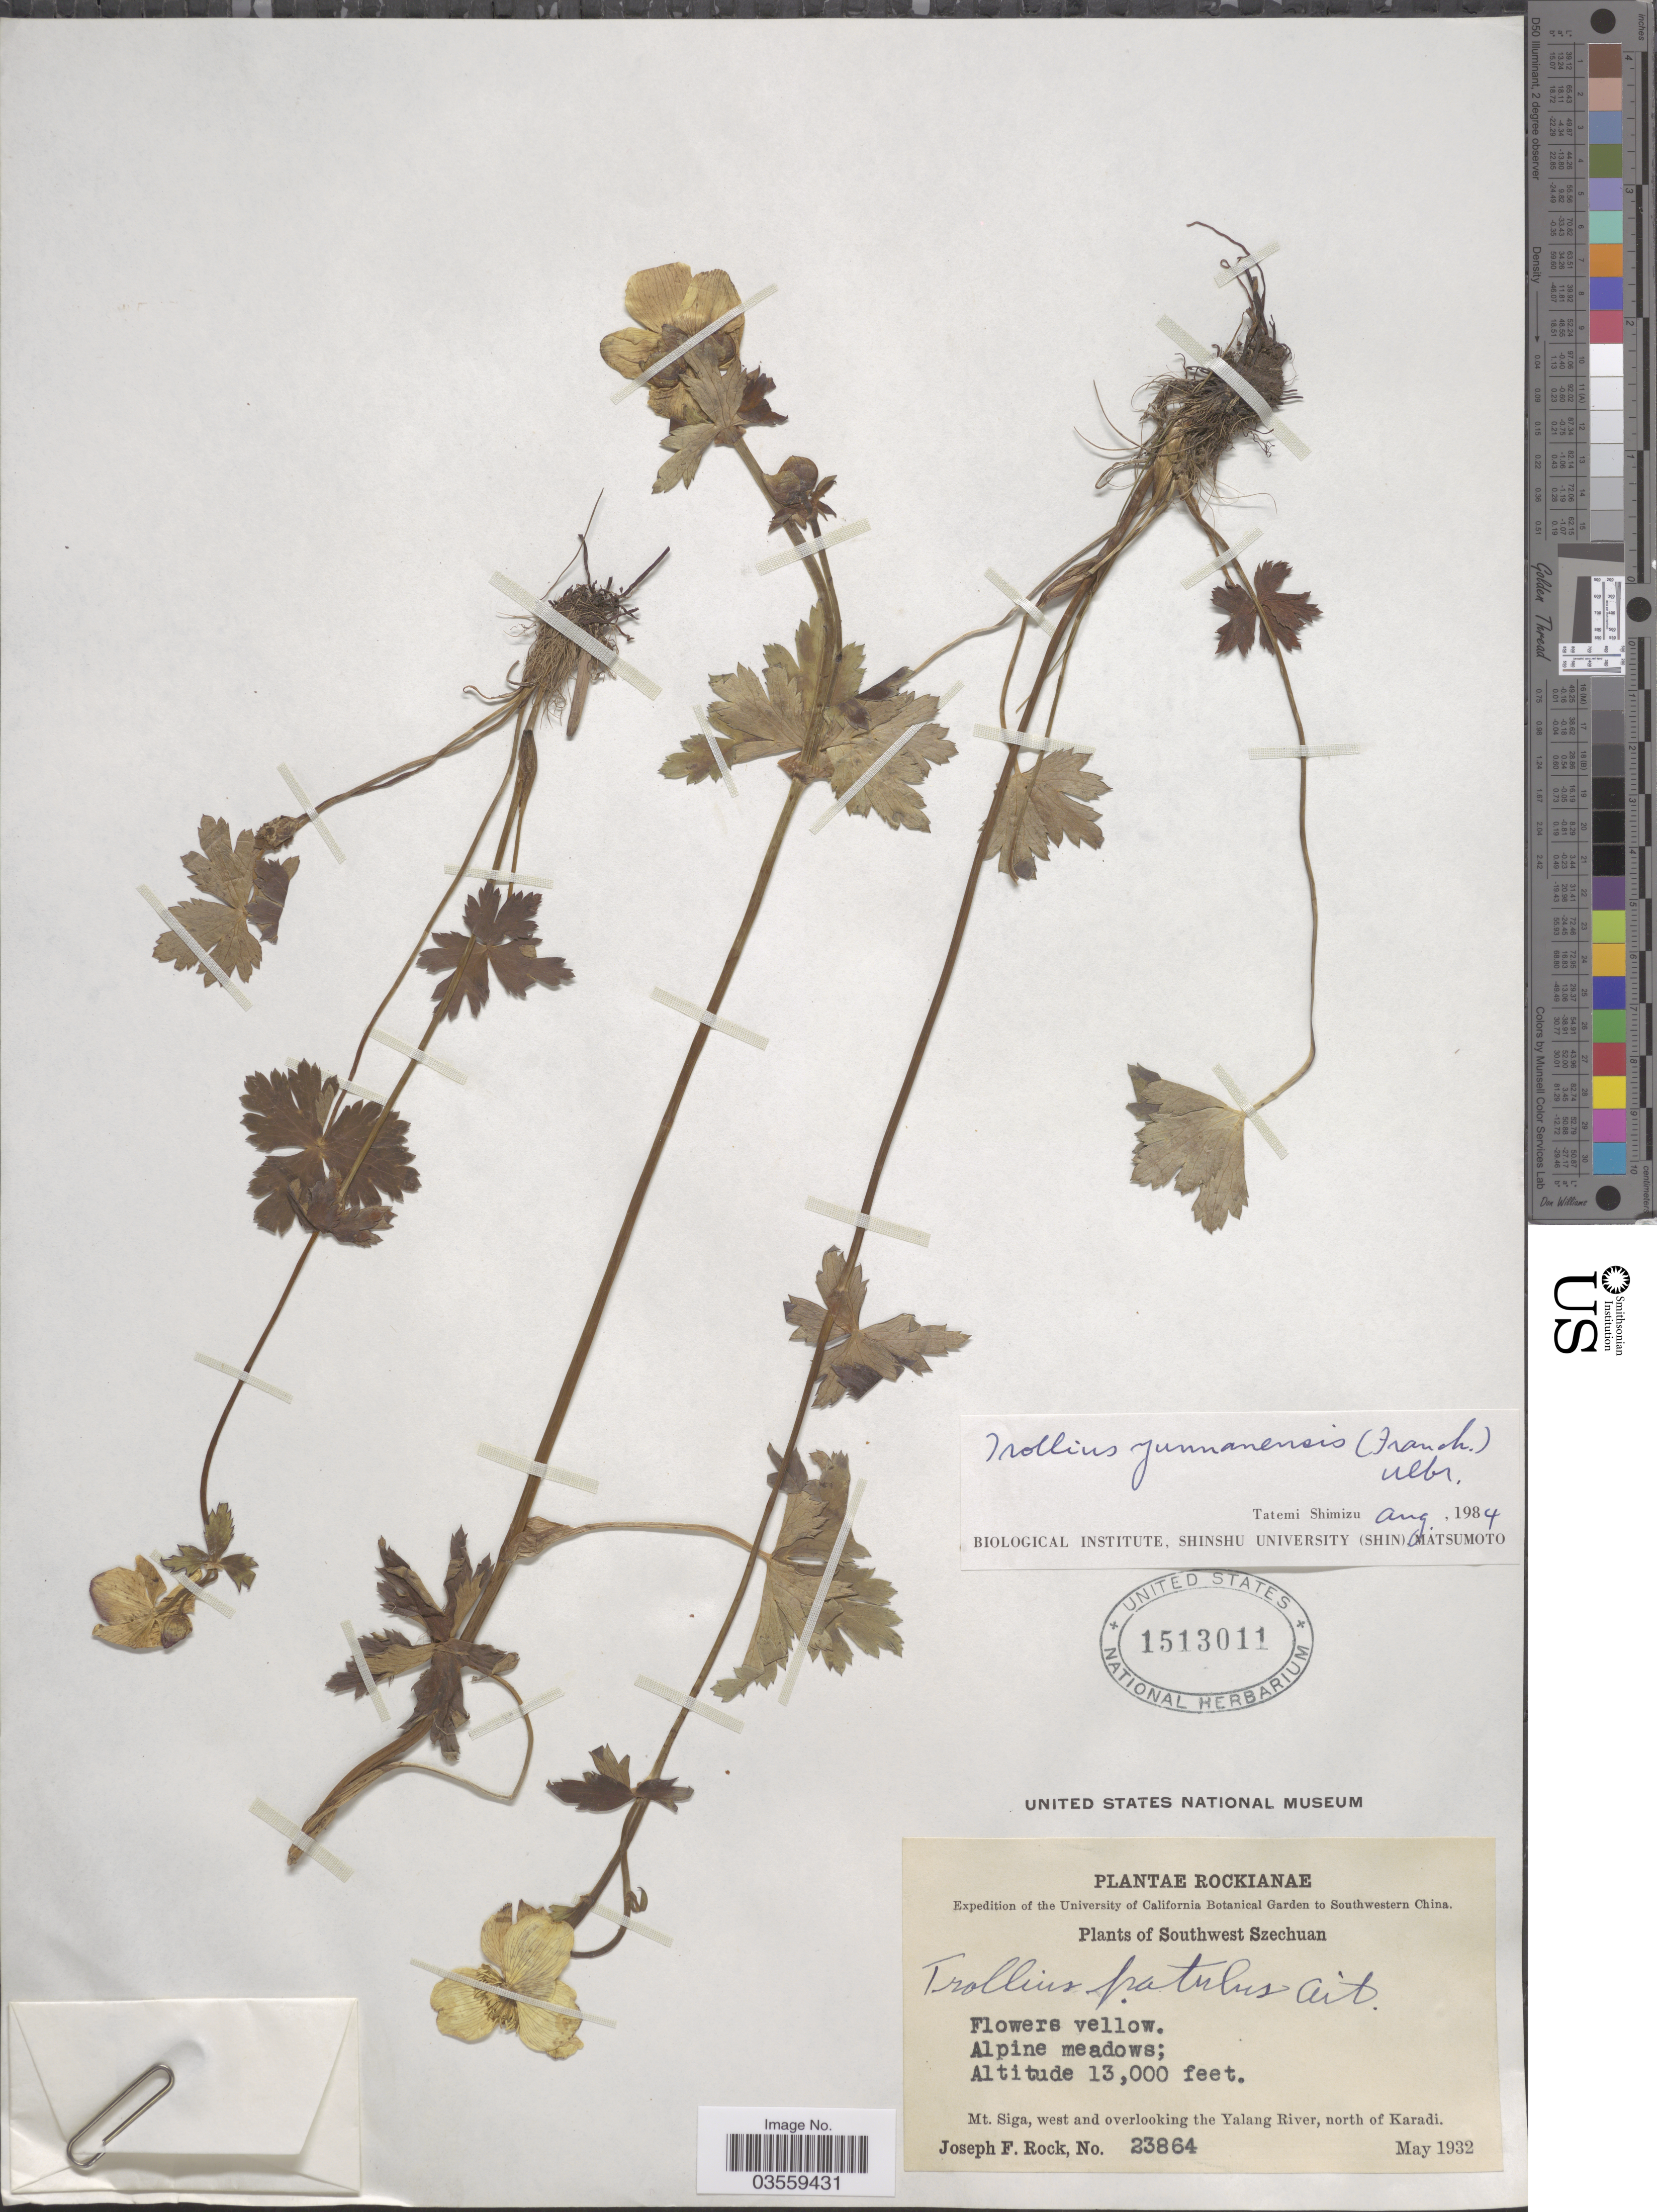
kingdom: Plantae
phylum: Tracheophyta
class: Magnoliopsida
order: Ranunculales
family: Ranunculaceae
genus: Trollius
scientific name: Trollius yunnanensis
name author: Ulbr.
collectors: J. F. Rock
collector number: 23864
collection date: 1932-05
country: China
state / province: Sichuan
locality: Southwest Szechuan. Mt. Siga, west and overlooking the Yalang River, north of Karadi.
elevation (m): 3962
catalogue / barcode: US 1513011